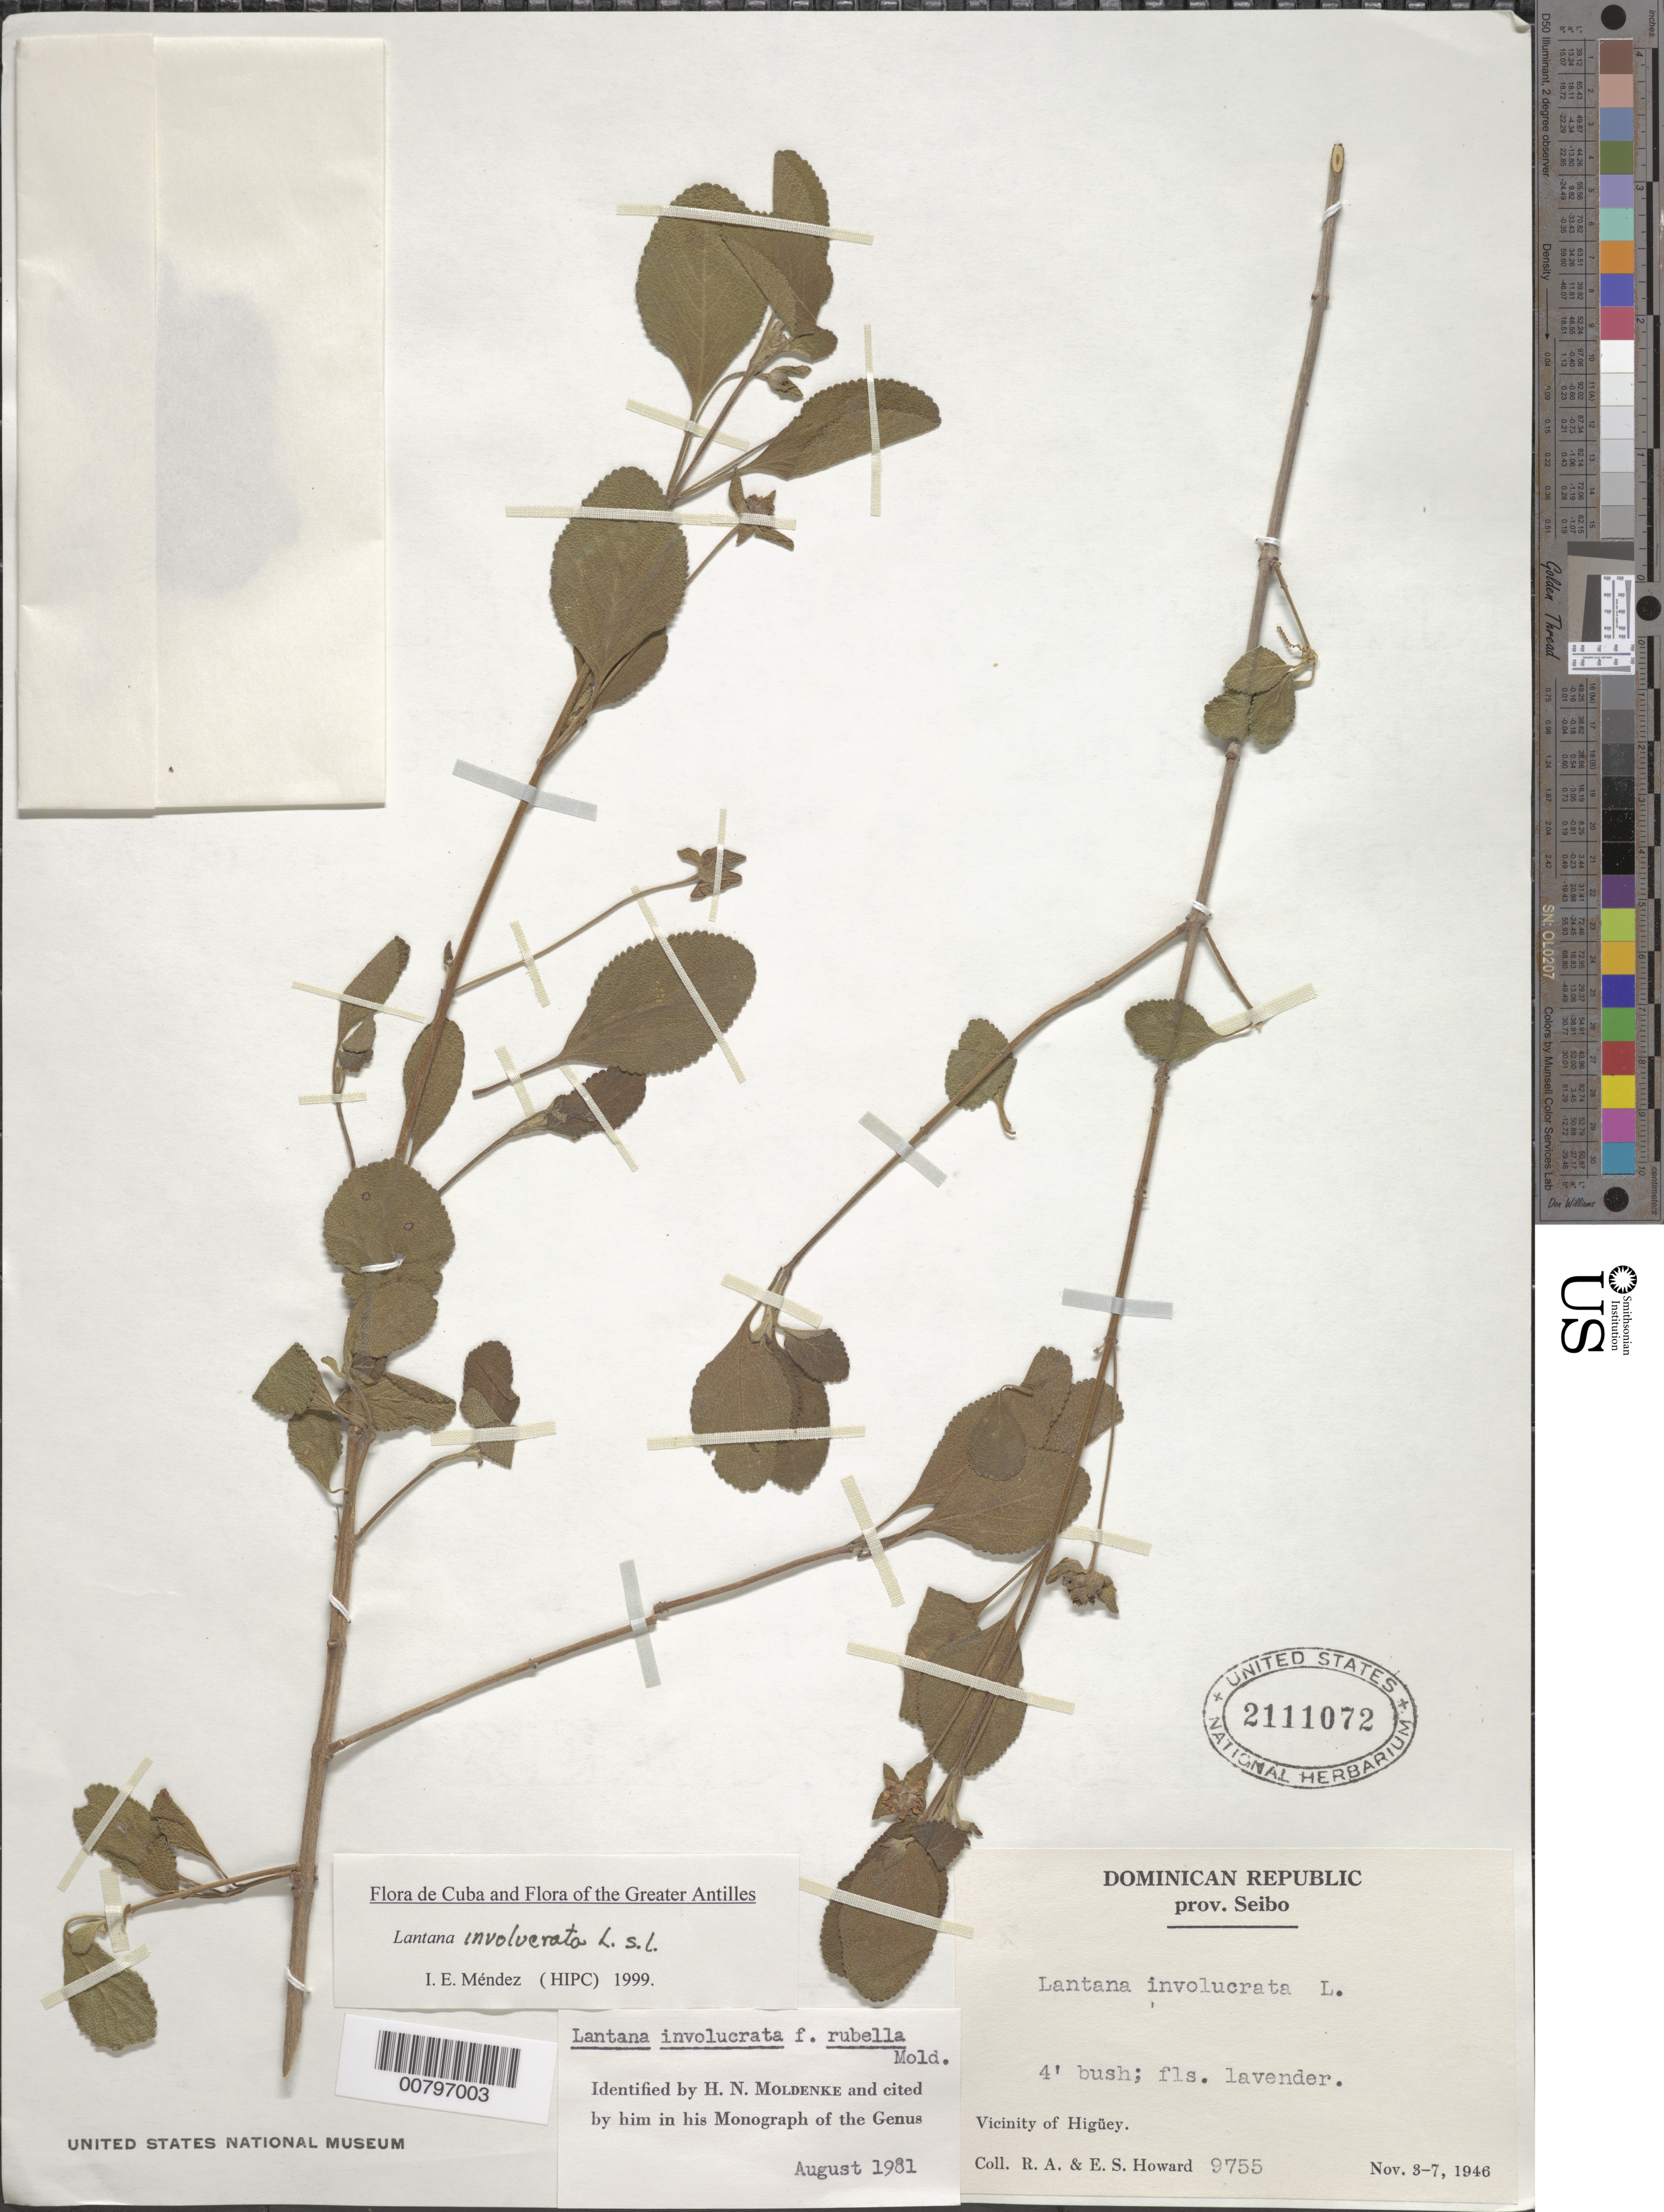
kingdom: Plantae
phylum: Tracheophyta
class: Magnoliopsida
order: Lamiales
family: Verbenaceae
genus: Lantana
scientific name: Lantana involucrata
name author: L.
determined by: Méndez, Isidro E., (HIPC)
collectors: R. A. Howard & E. S. Howard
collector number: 9755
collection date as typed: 03 Nov 1946 to 07 Nov 1946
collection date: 1946-11-03/1946-11-07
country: Dominican Republic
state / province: El Seibo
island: Hispaniola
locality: Vicinity of Higüey.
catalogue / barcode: US 2111072